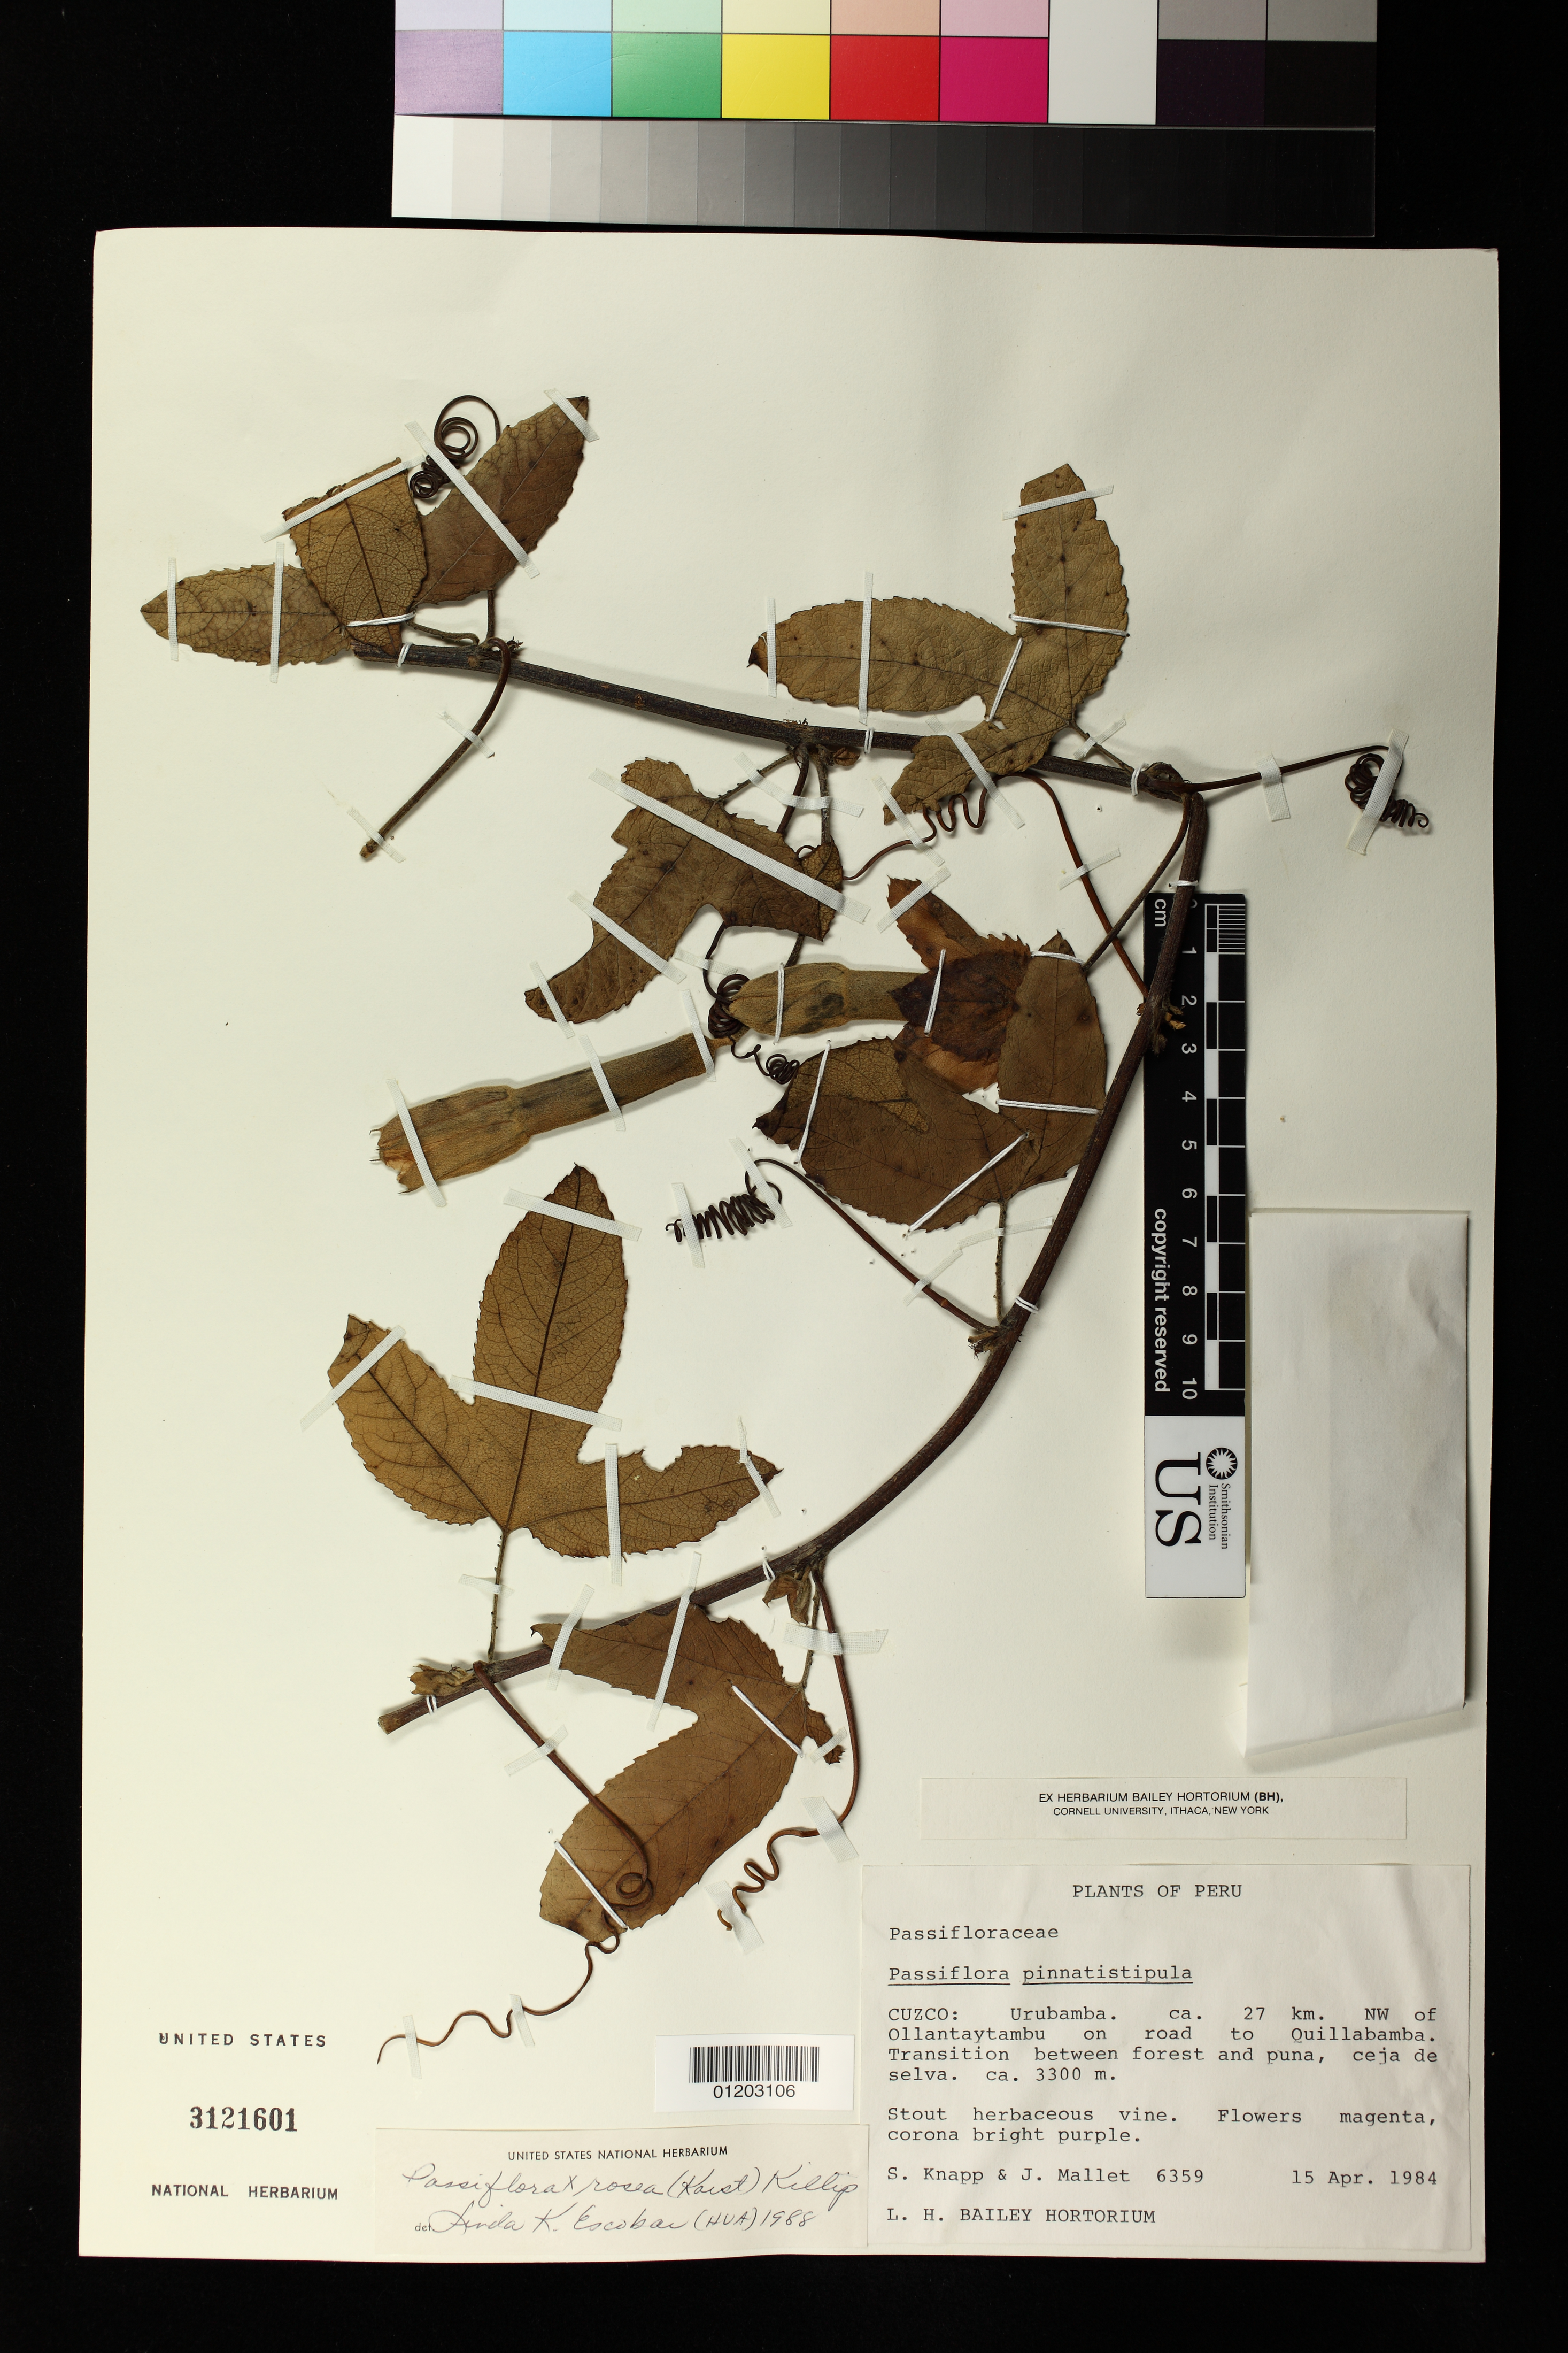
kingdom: Plantae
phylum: Tracheophyta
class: Magnoliopsida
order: Malpighiales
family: Passifloraceae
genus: Passiflora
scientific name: Passiflora x rosea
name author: (H. Karst.) Killip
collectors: S. Knapp & J. Mallet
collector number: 6359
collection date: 1984-04-15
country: Peru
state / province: Cusco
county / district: Urubamba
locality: ca. 27 km. NW of Ollantaytambu on road to Quillabamba. Transition between forest and puna, ceja de selva.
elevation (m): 3300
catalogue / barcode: US 3121601